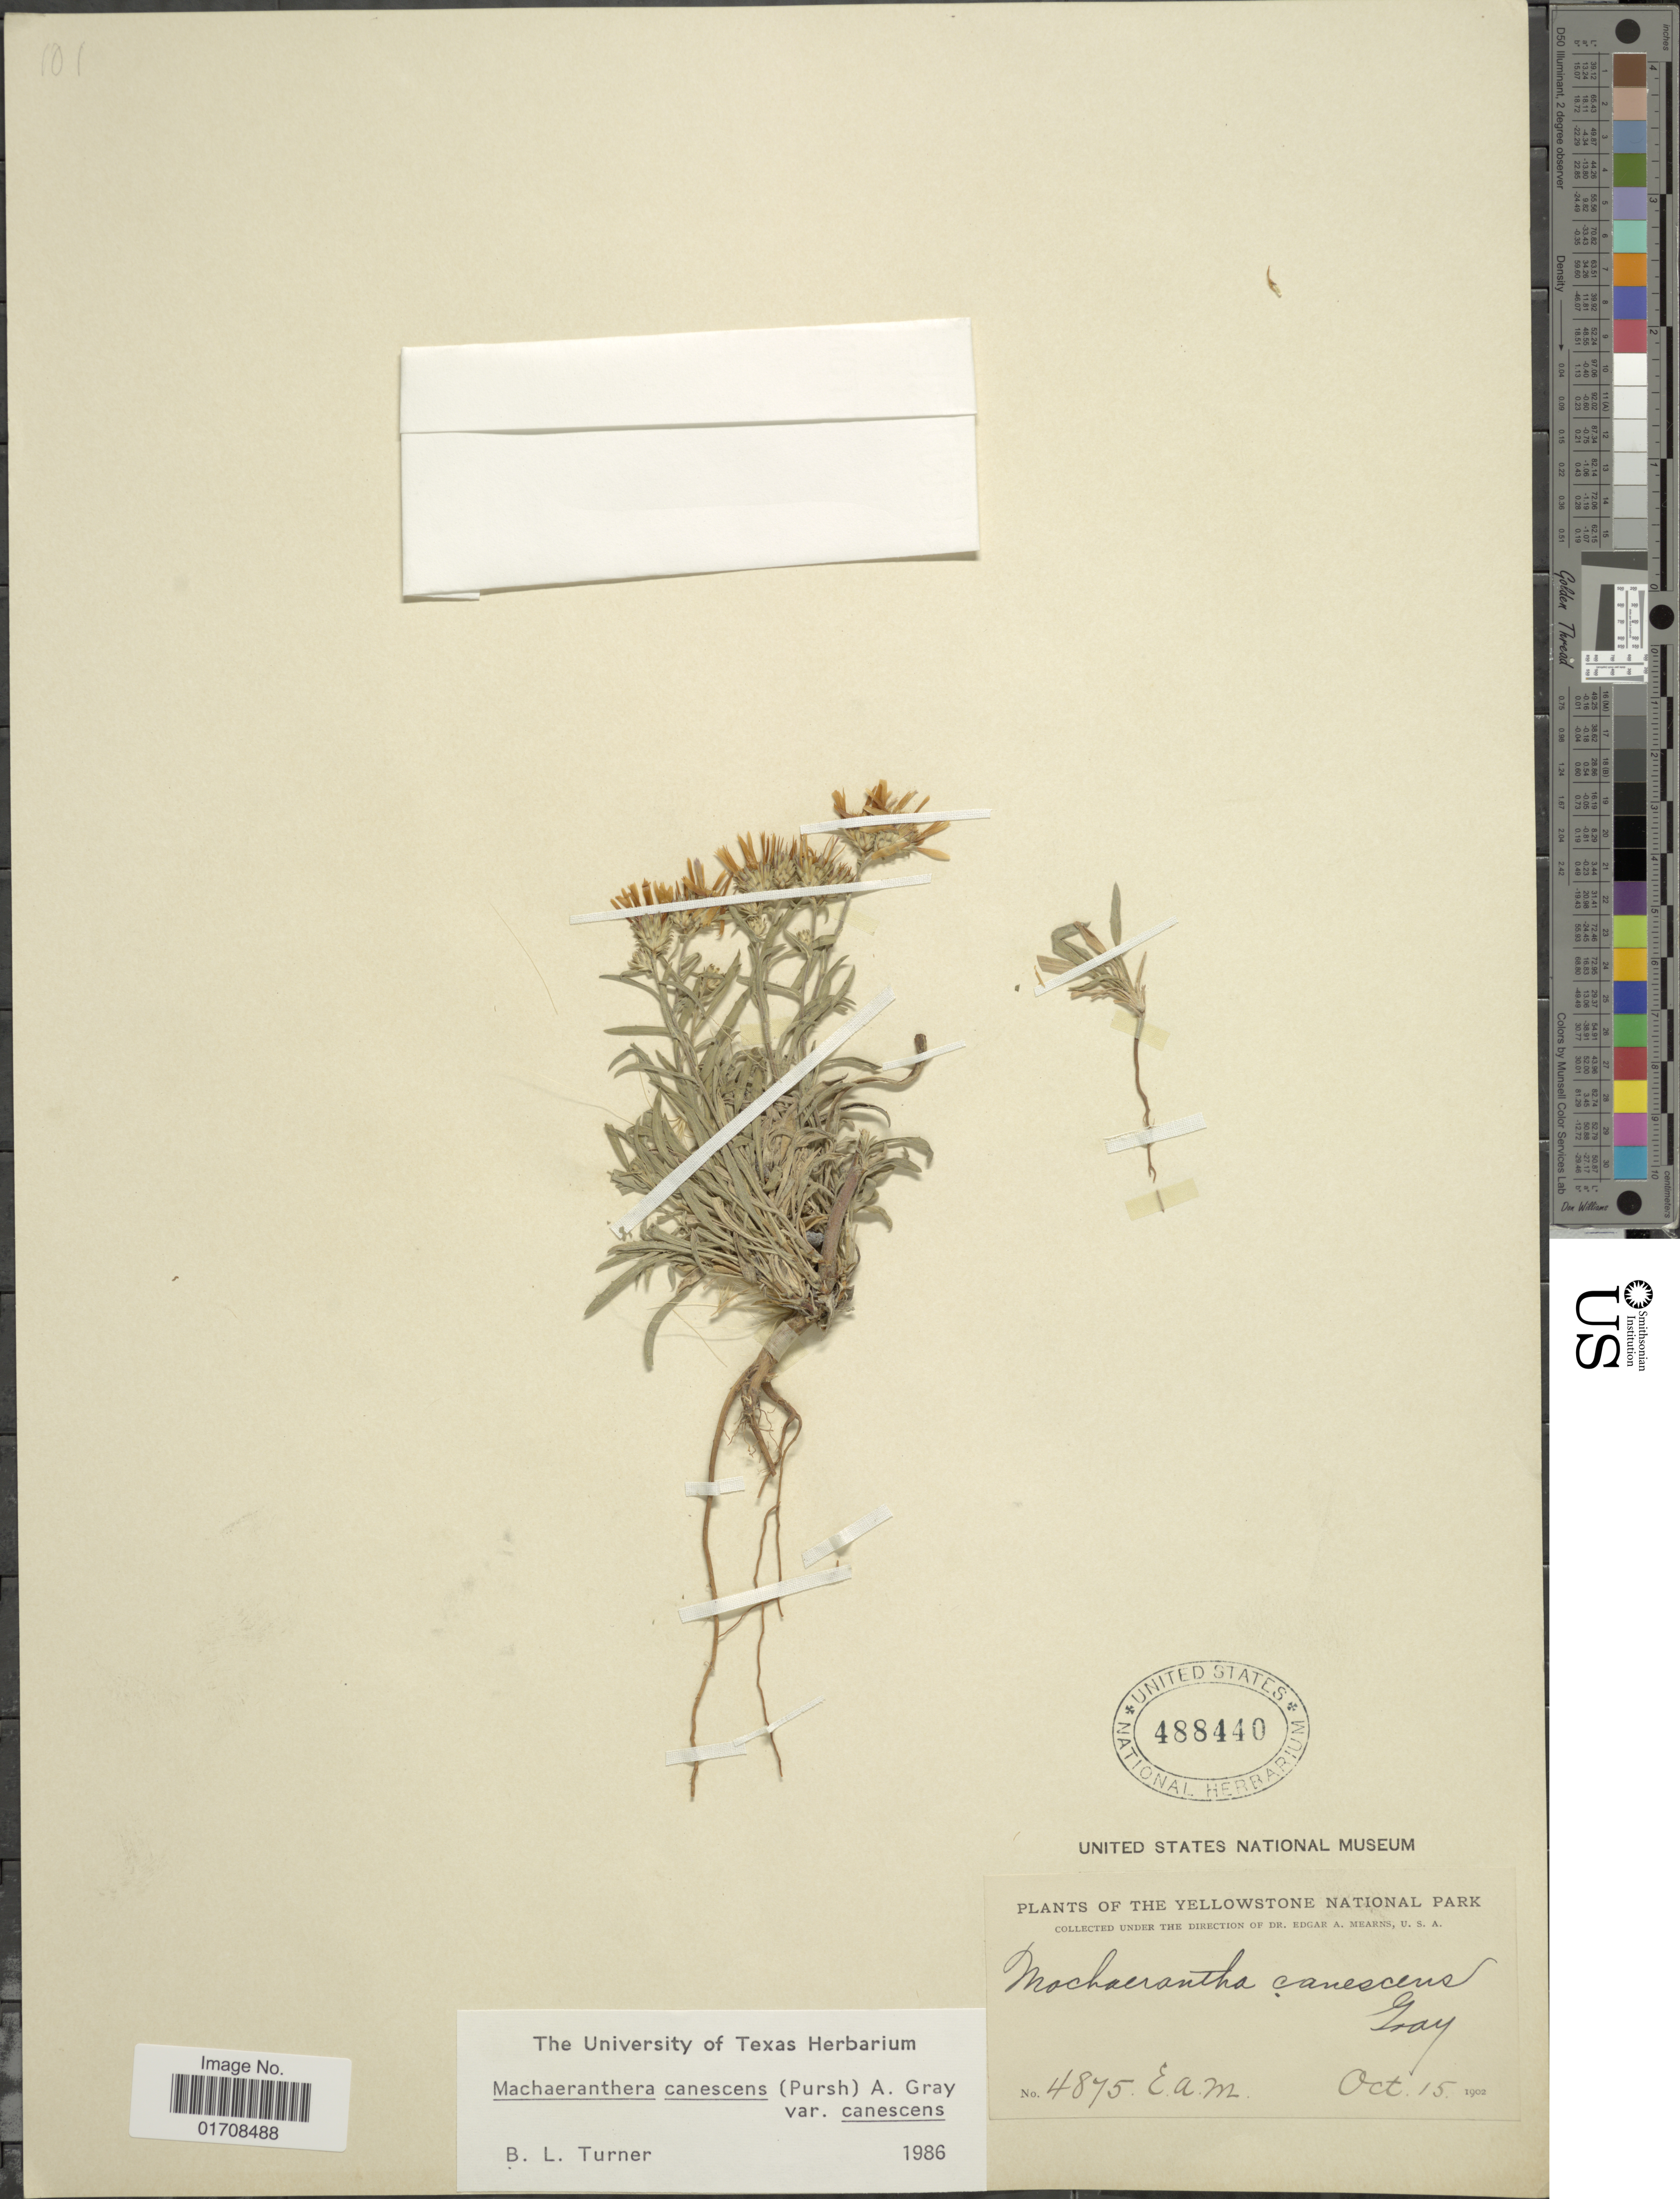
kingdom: Plantae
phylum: Tracheophyta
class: Magnoliopsida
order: Asterales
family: Asteraceae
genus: Machaeranthera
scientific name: Machaeranthera canescens var. canescens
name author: (Pursh) A. Gray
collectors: E. A. Mearns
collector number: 4875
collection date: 1902-10-15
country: United States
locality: Yellowstone National Park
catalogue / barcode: US 488440